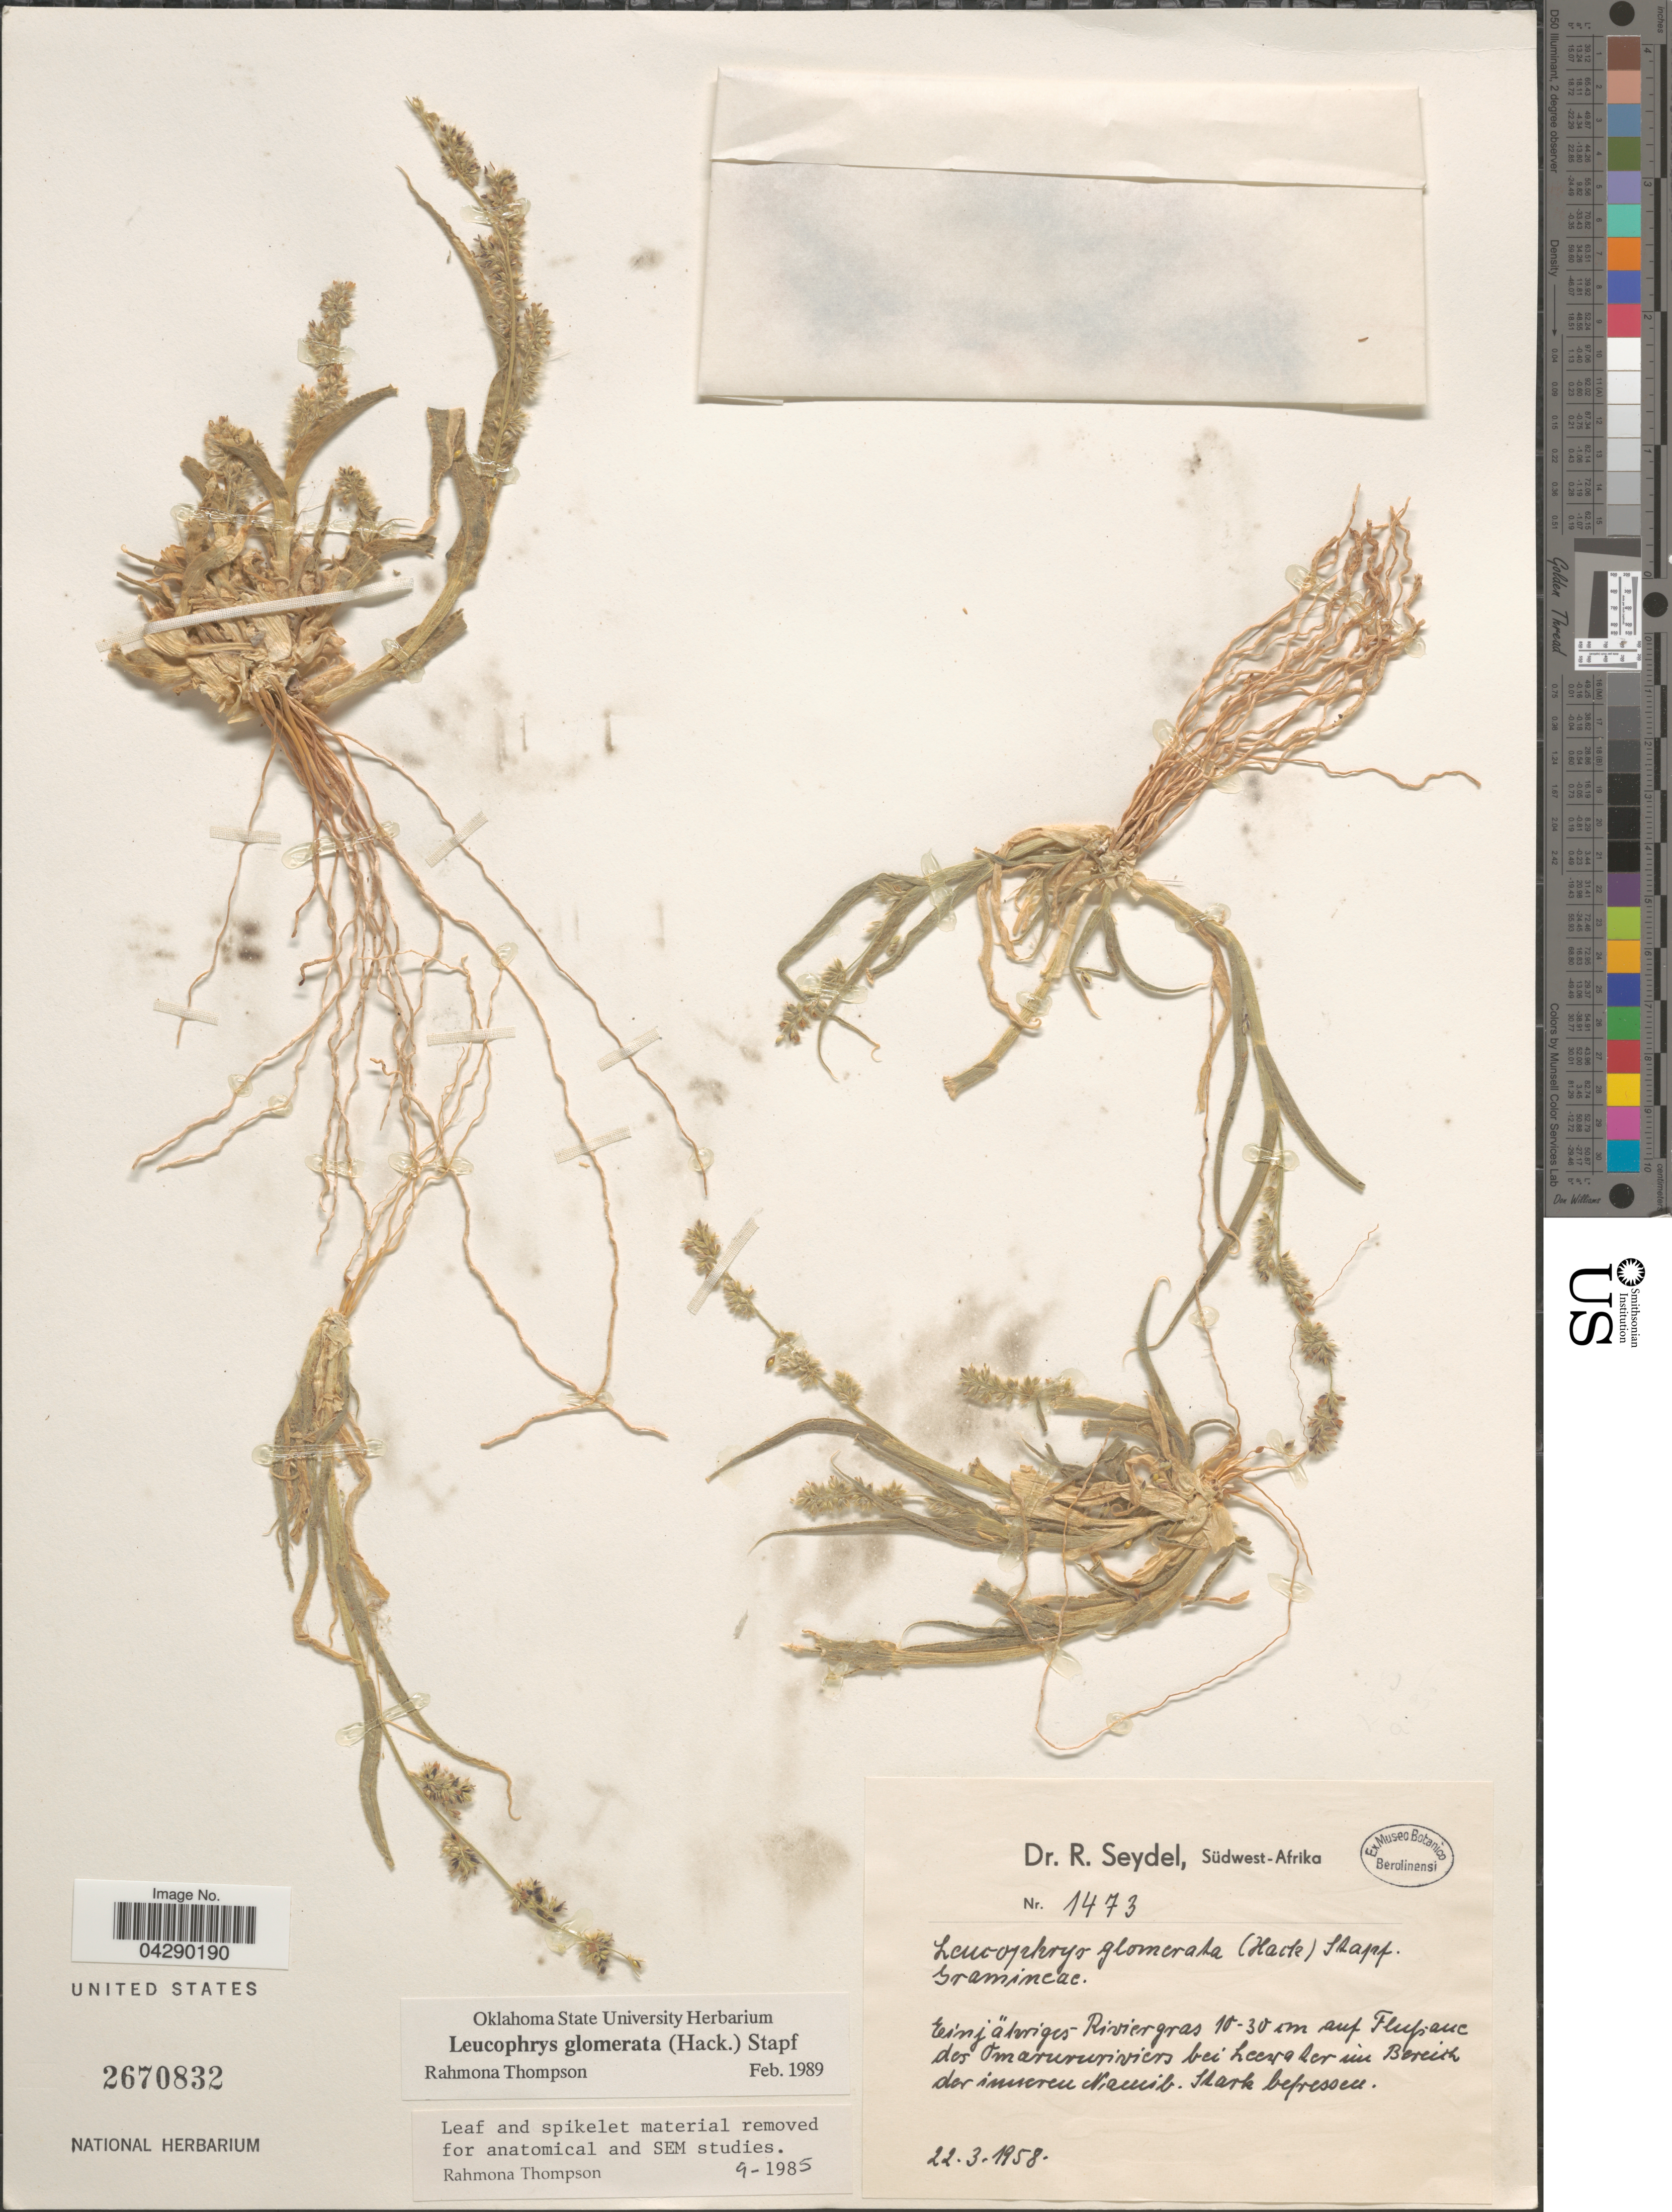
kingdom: Plantae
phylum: Tracheophyta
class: Liliopsida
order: Poales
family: Poaceae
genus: Leucophrys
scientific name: Leucophrys glomerata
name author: Stapf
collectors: R. Seydel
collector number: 1473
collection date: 1958-03-22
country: Namibia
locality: Südwest-Afrika.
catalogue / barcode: US 2670832